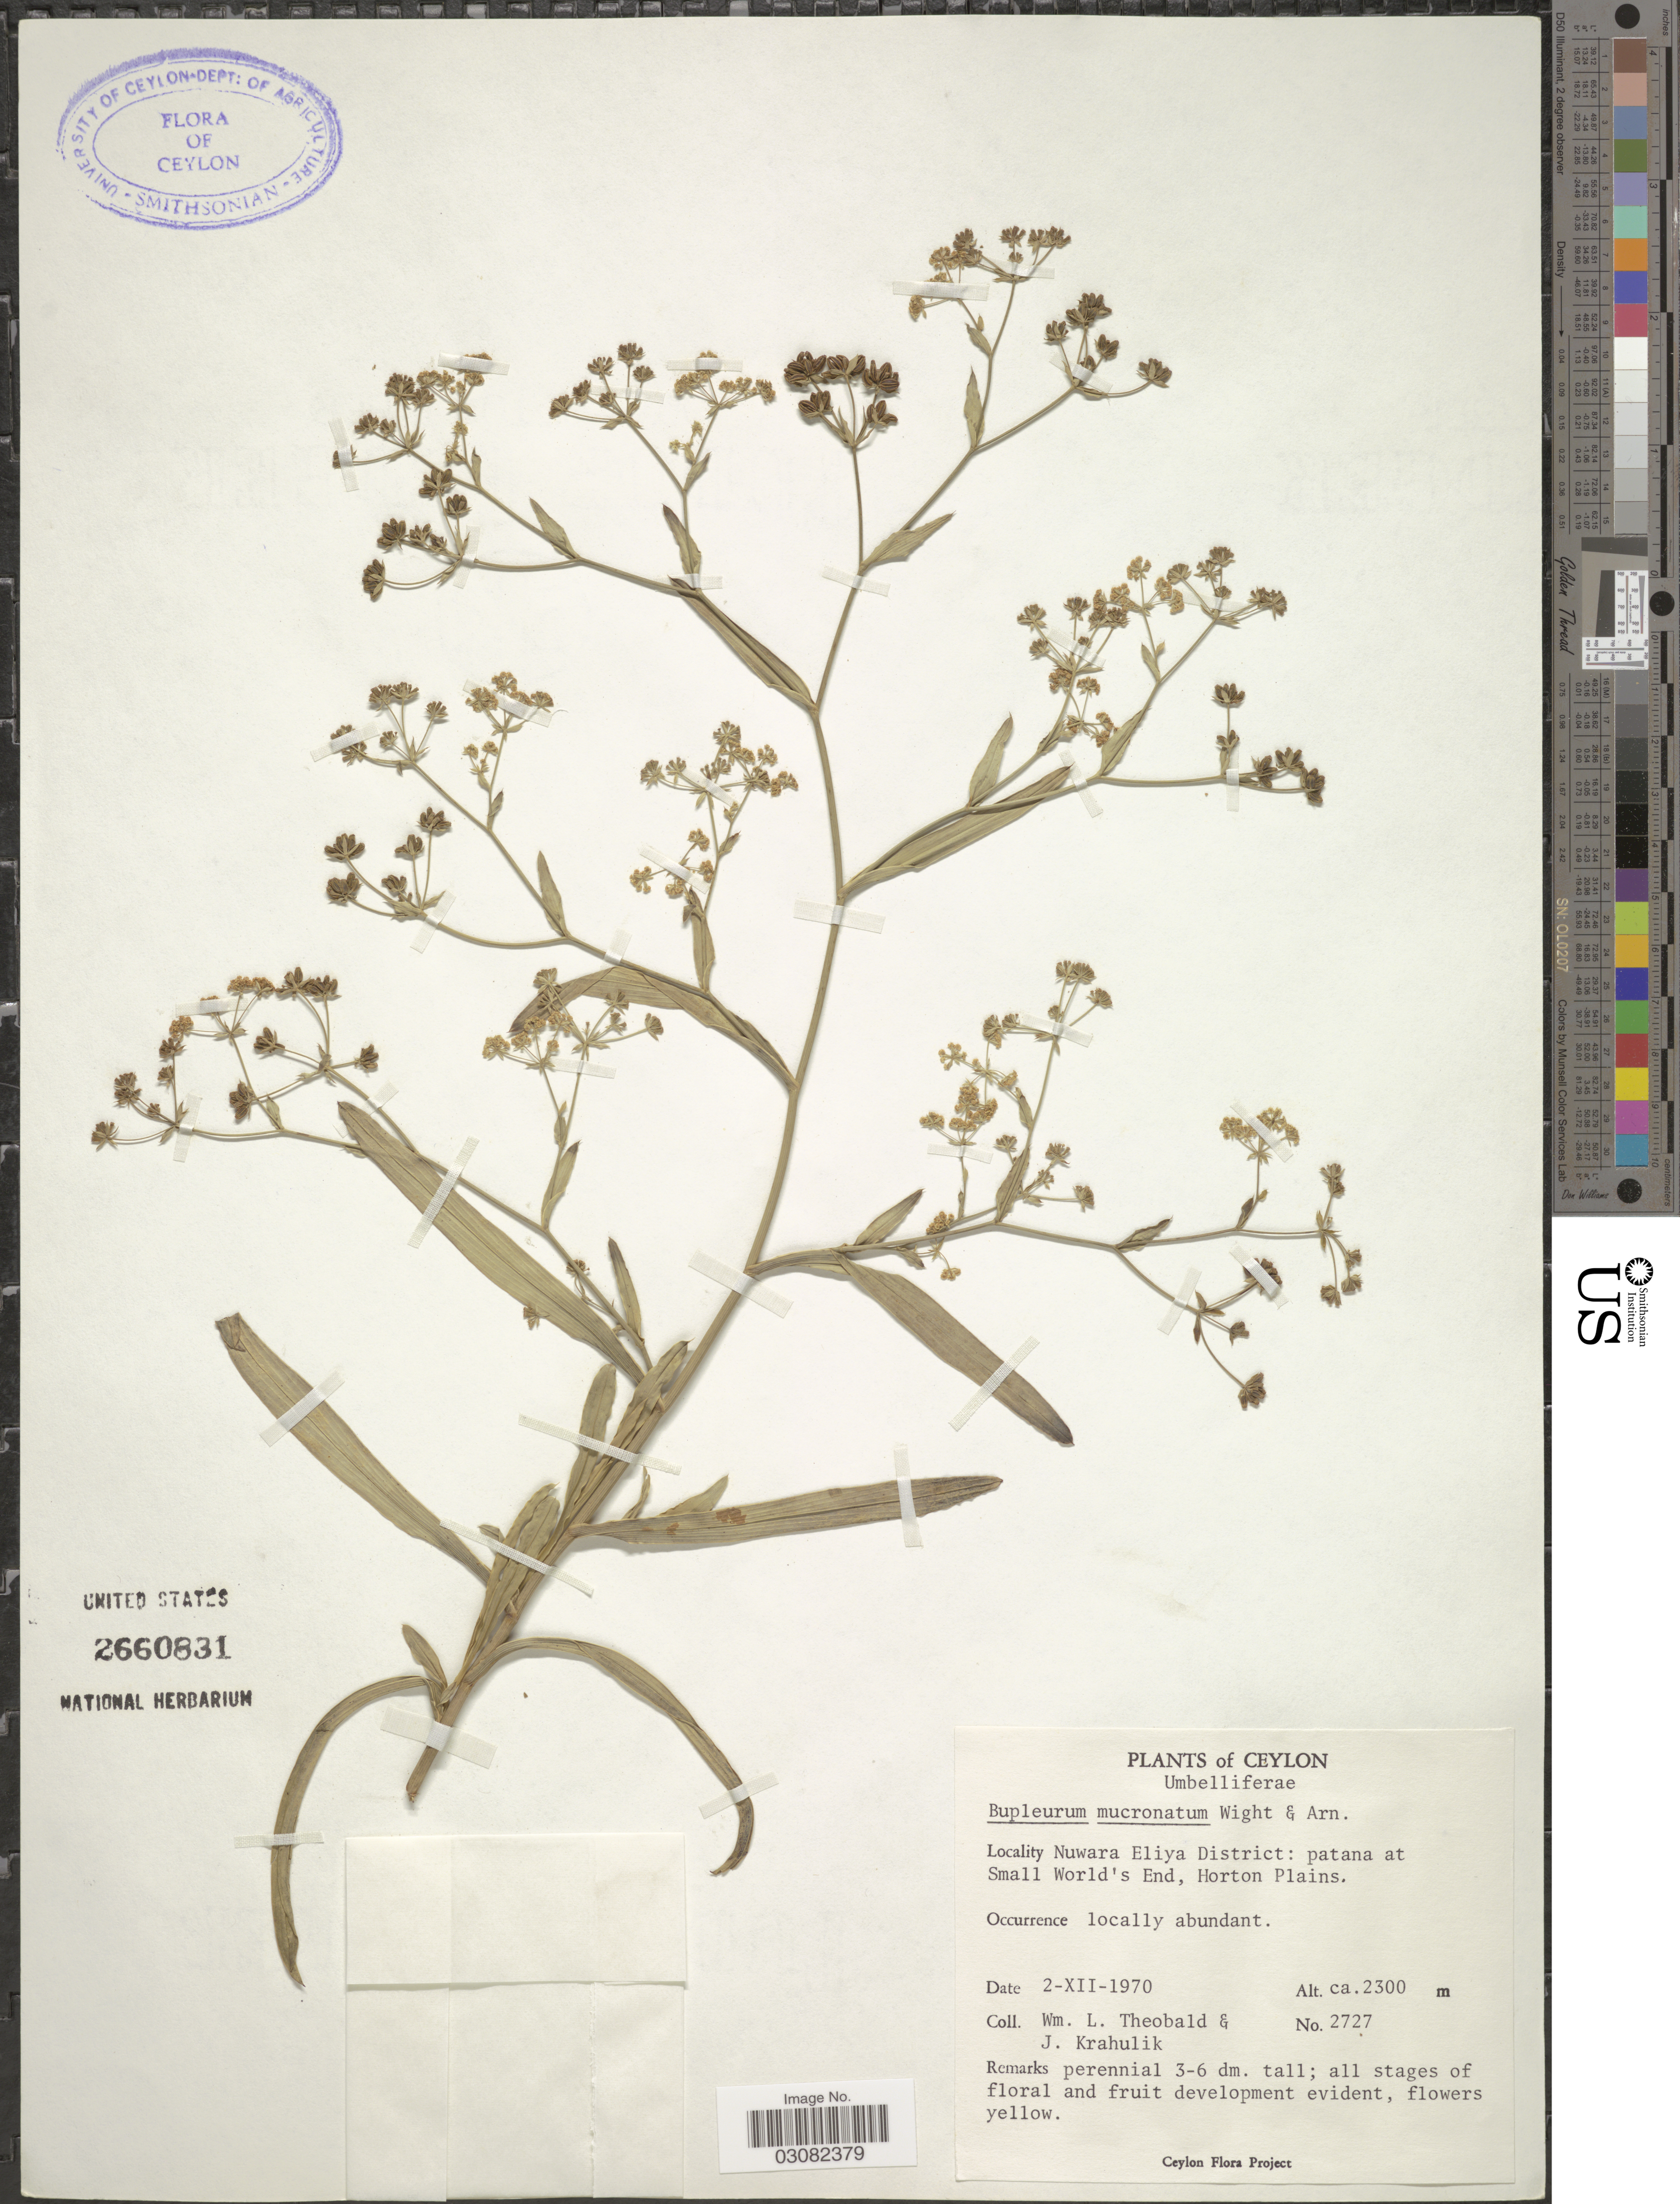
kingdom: Plantae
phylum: Tracheophyta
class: Magnoliopsida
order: Apiales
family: Apiaceae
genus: Bupleurum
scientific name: Bupleurum mucronatum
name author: Brouss. ex Spreng.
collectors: W. L. Theobald & J. Krahulik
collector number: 2727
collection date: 1970-12-02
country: Sri Lanka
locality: Ceylon. Nuwara Eliya District: patana at Small World's End, Horton Plains.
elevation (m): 2300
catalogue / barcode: US 2660831